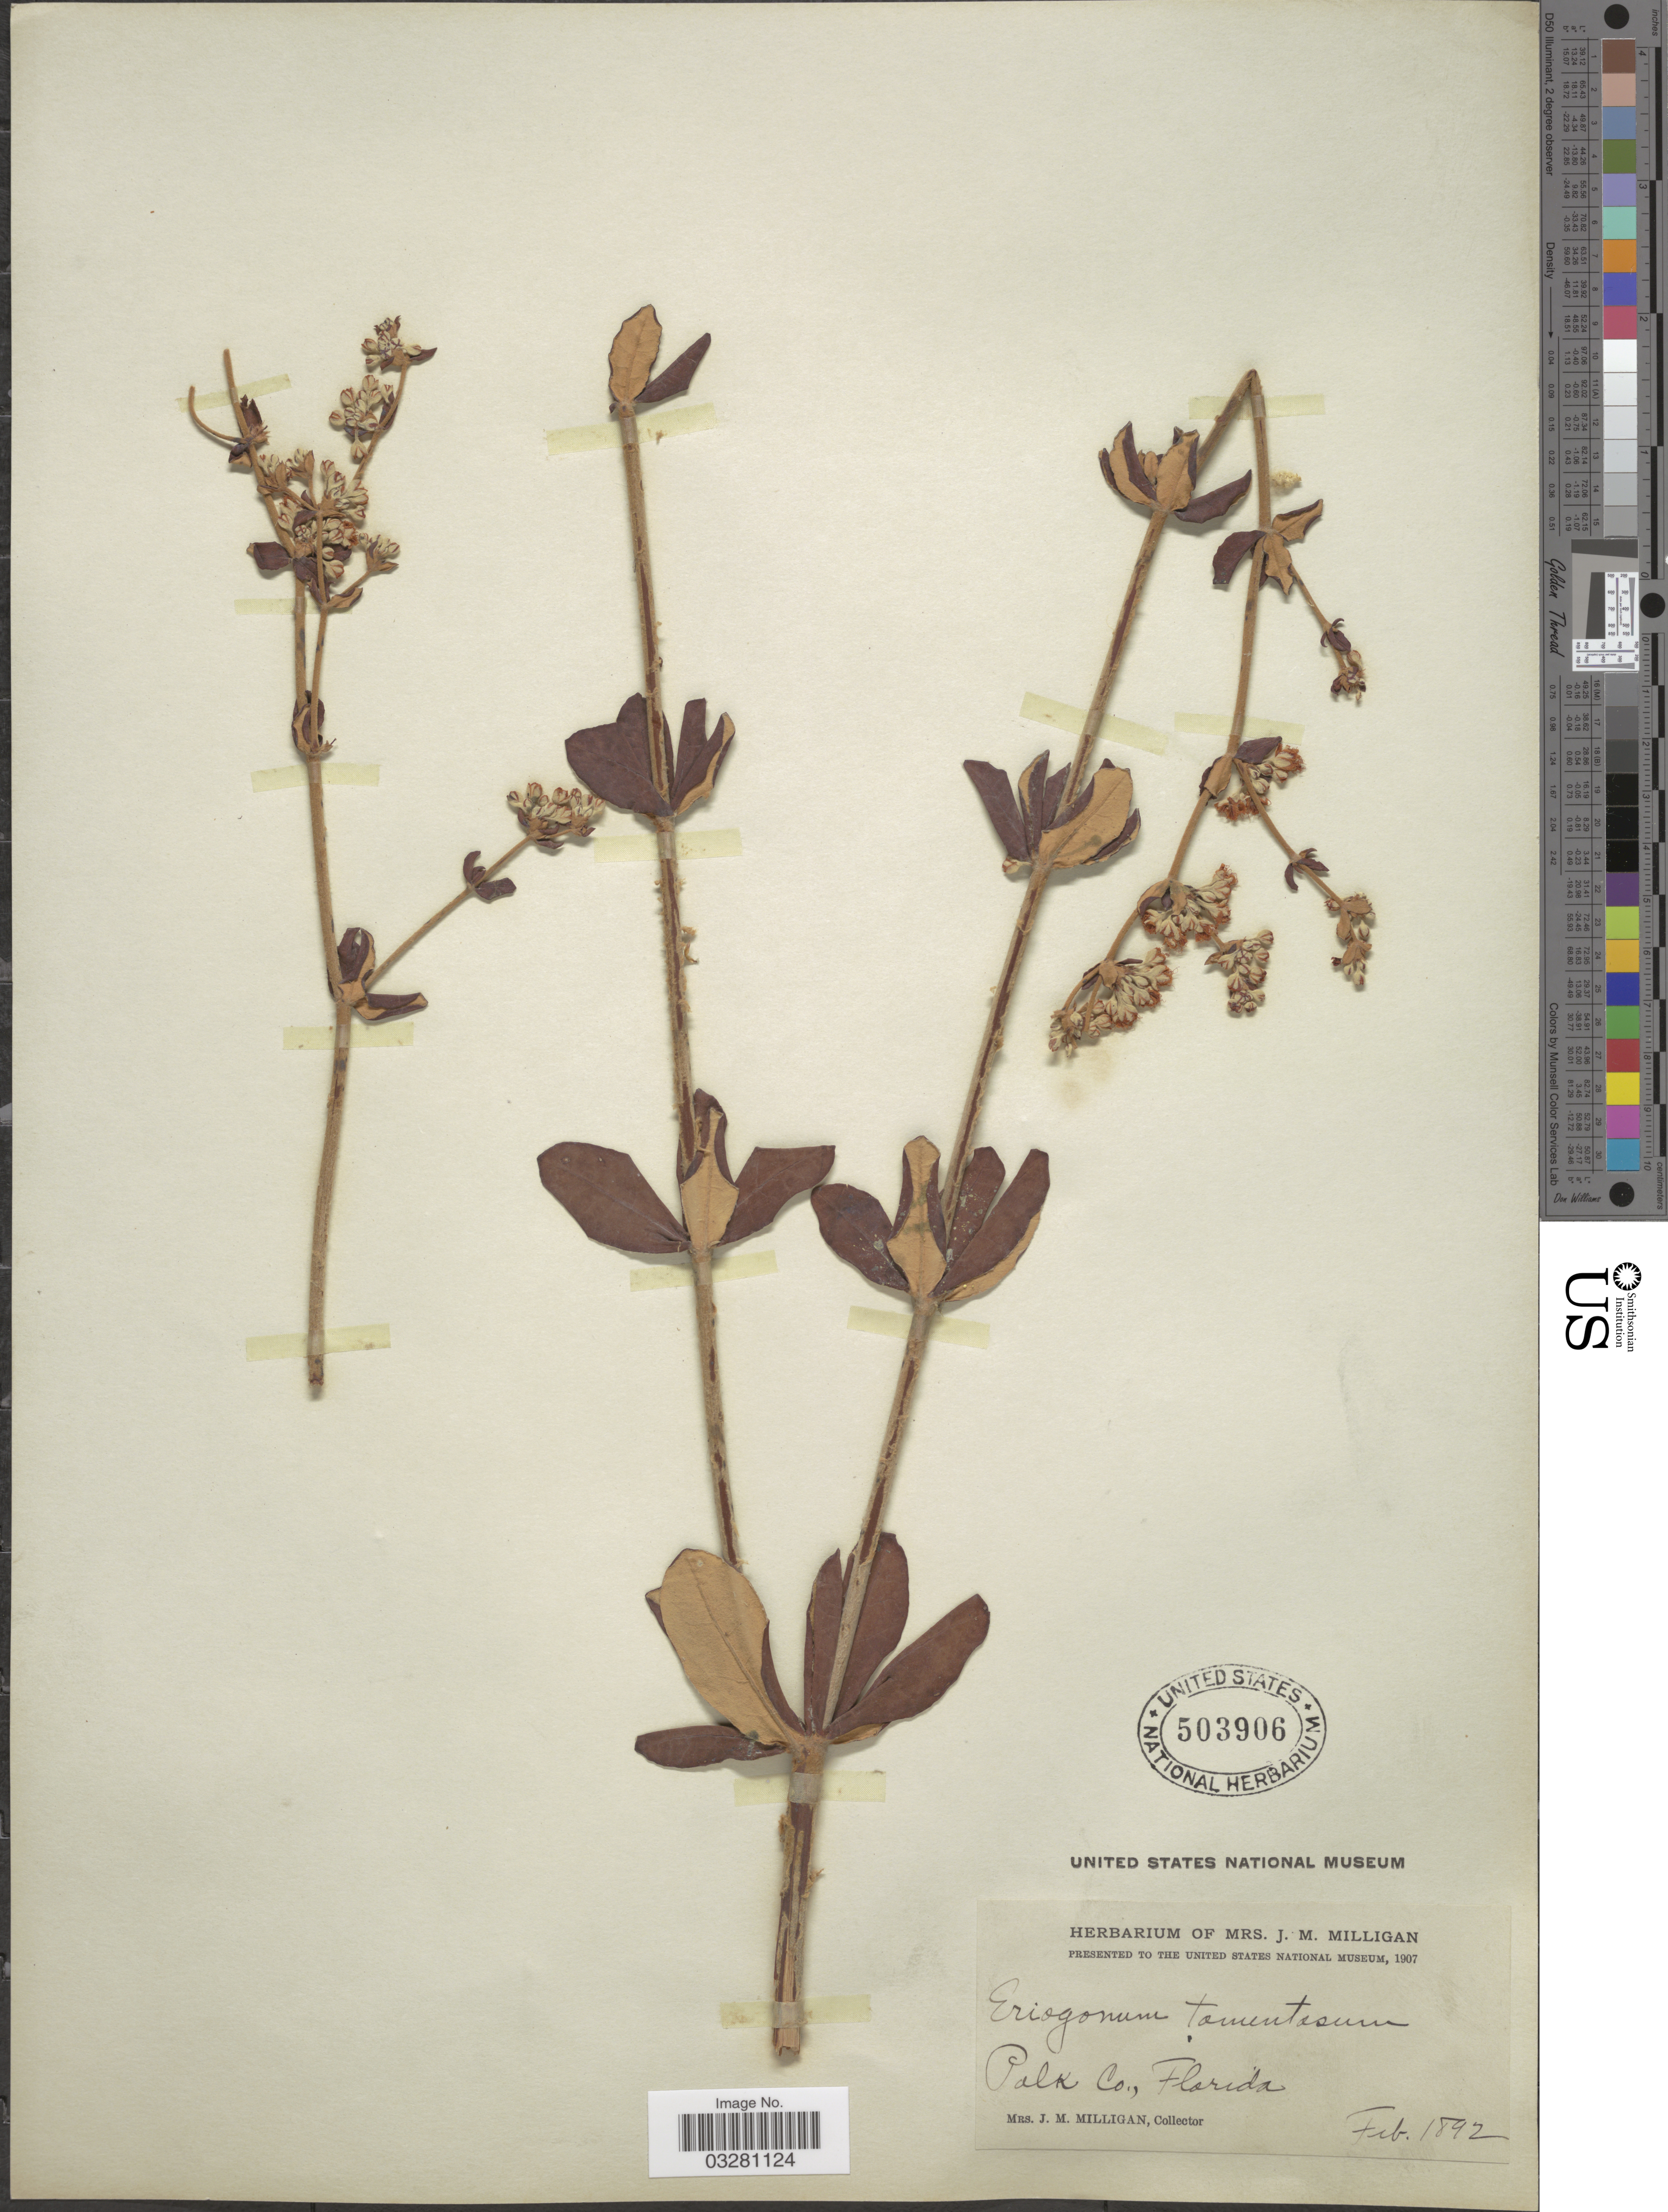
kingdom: Plantae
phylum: Tracheophyta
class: Magnoliopsida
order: Caryophyllales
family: Polygonaceae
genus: Eriogonum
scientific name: Eriogonum tomentosum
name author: Michx.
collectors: J. Milligan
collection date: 1892-02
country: United States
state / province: Florida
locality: Polk Co.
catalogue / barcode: US 503906